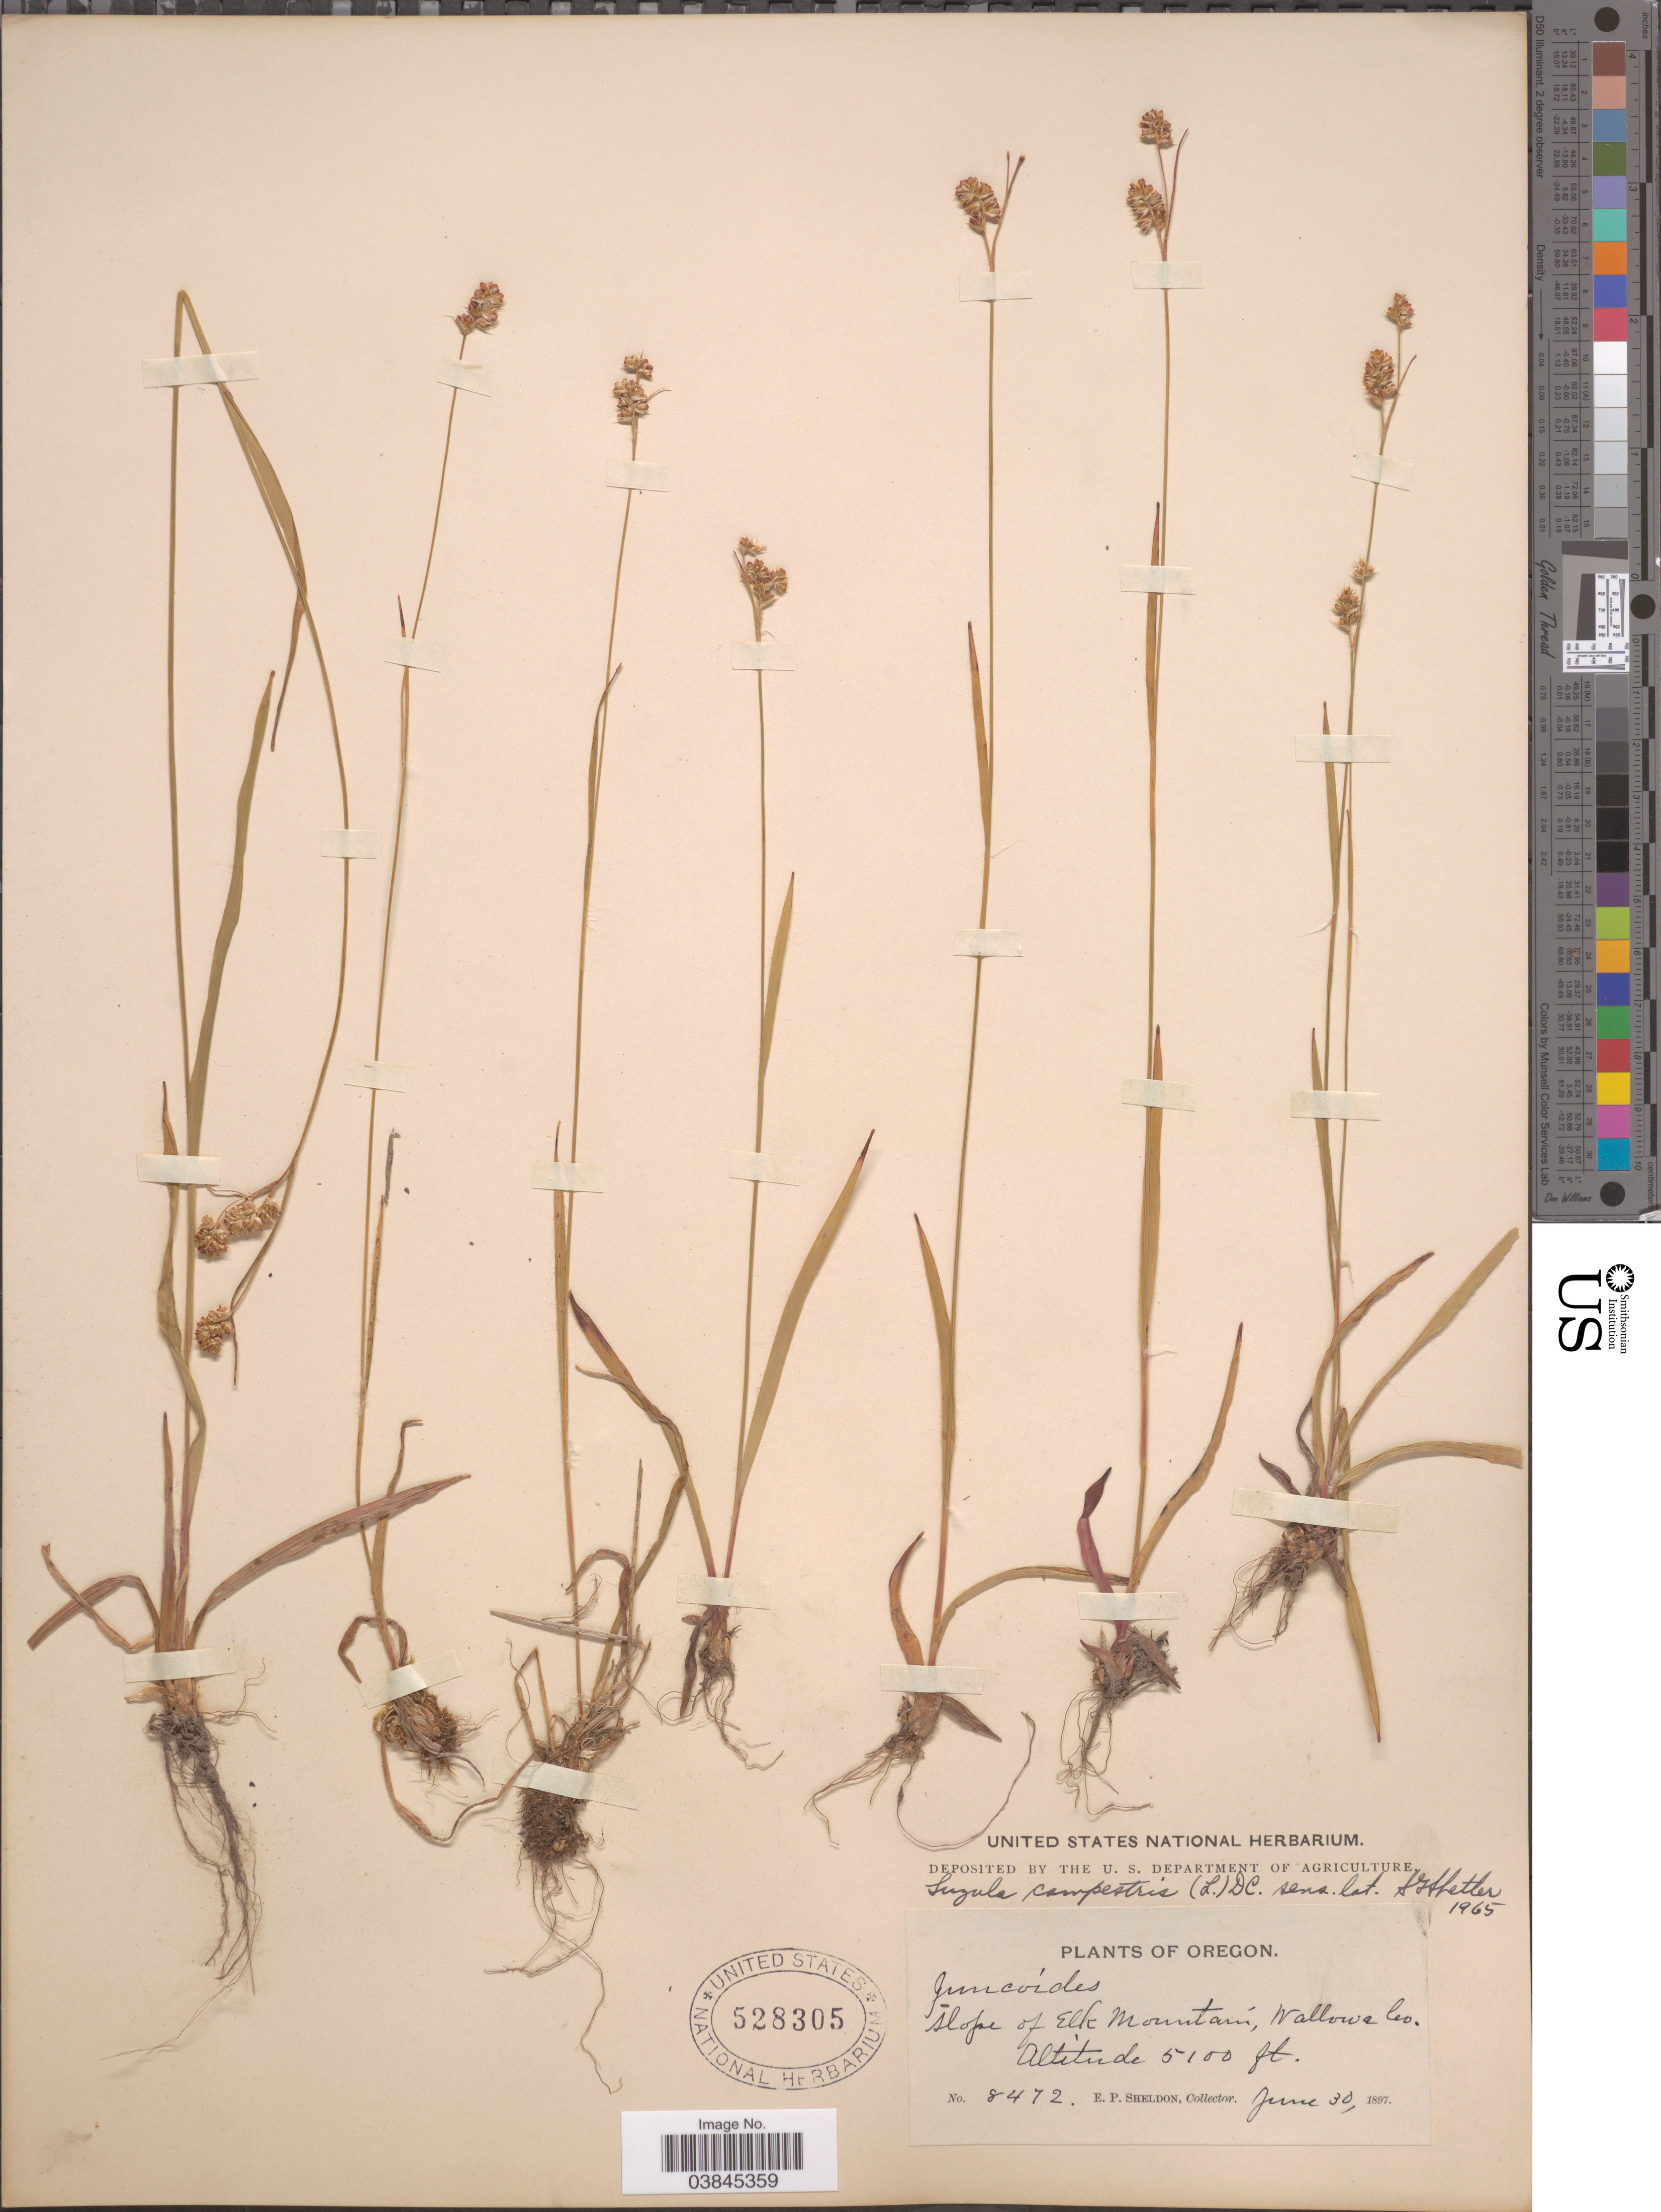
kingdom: Plantae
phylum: Tracheophyta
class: Liliopsida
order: Poales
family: Juncaceae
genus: Luzula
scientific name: Luzula campestris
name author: (L.) DC.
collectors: E. P. Sheldon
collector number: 8472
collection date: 1897-06-30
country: United States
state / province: Oregon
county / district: Wallowa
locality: Slope of Elk Mountain, Wallowa Co.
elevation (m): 1554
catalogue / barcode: US 528305